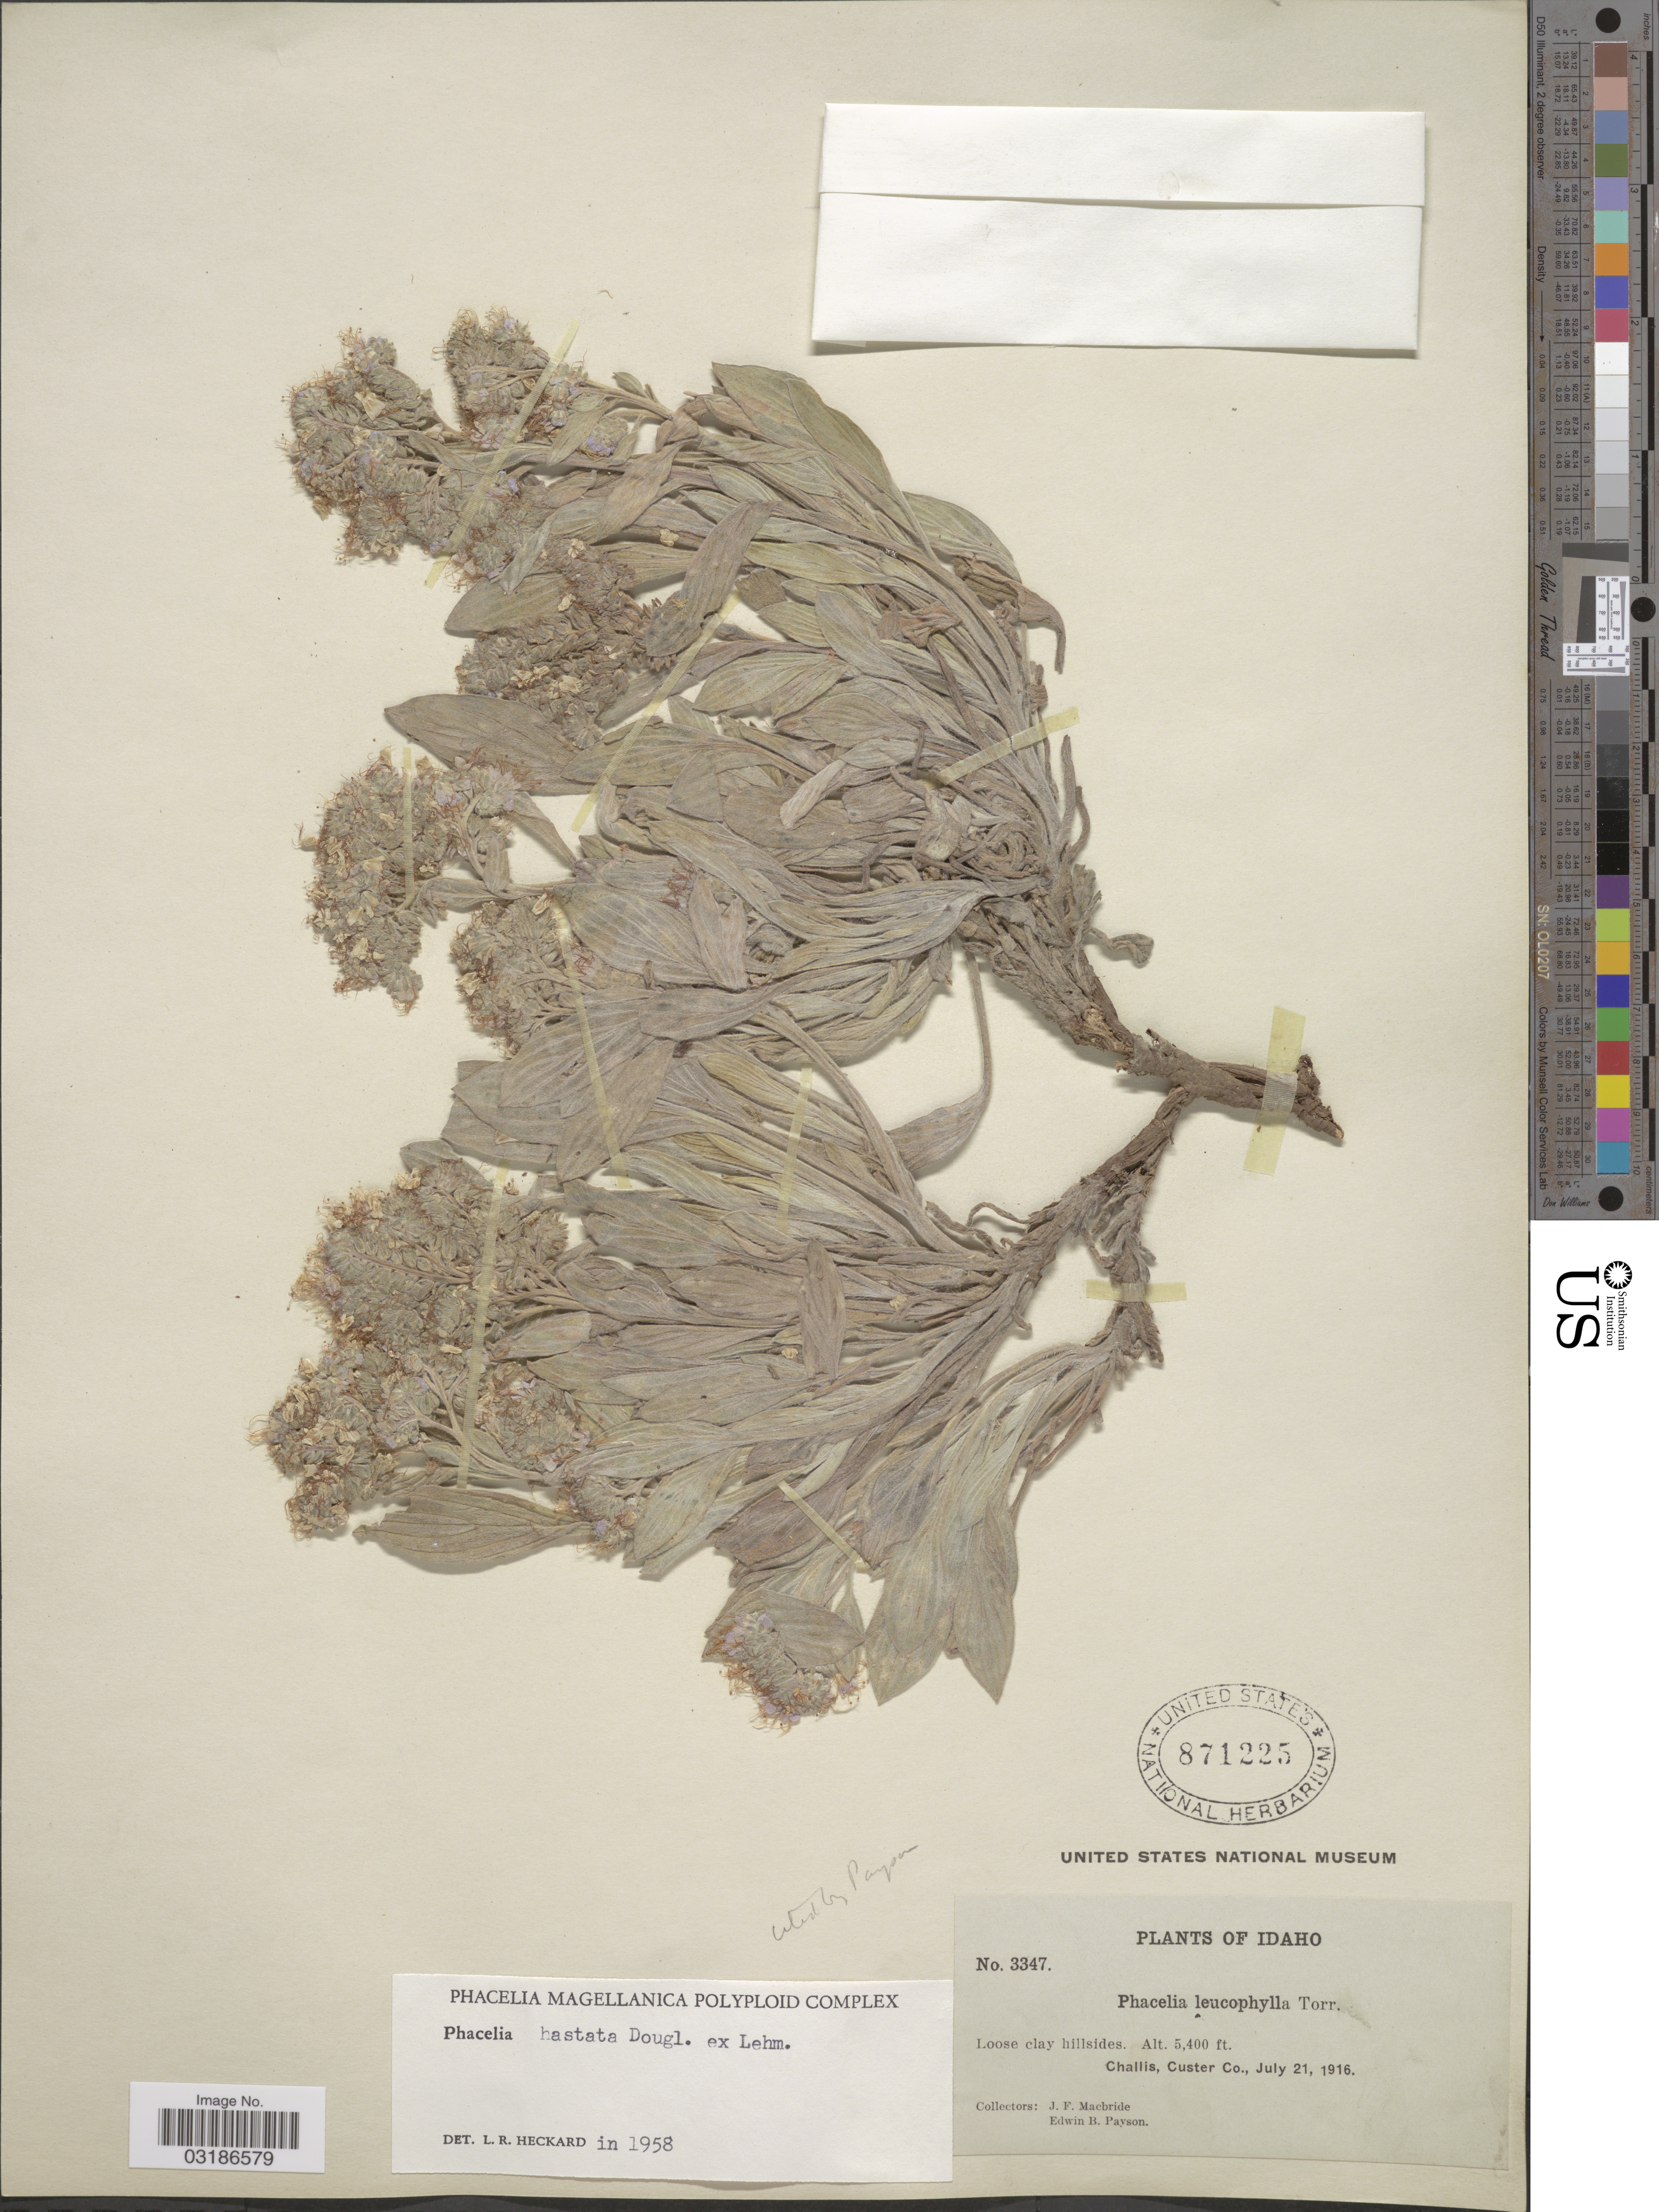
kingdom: Plantae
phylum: Tracheophyta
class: Magnoliopsida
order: Boraginales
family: Hydrophyllaceae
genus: Phacelia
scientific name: Phacelia hastata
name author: Douglas ex Lehm.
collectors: J. F. Macbride & E. B. Payson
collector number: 3347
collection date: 1916-07-21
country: United States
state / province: Idaho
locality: Loose clay hillsides, Challis, Custer Co.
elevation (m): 1646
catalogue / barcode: US 871225